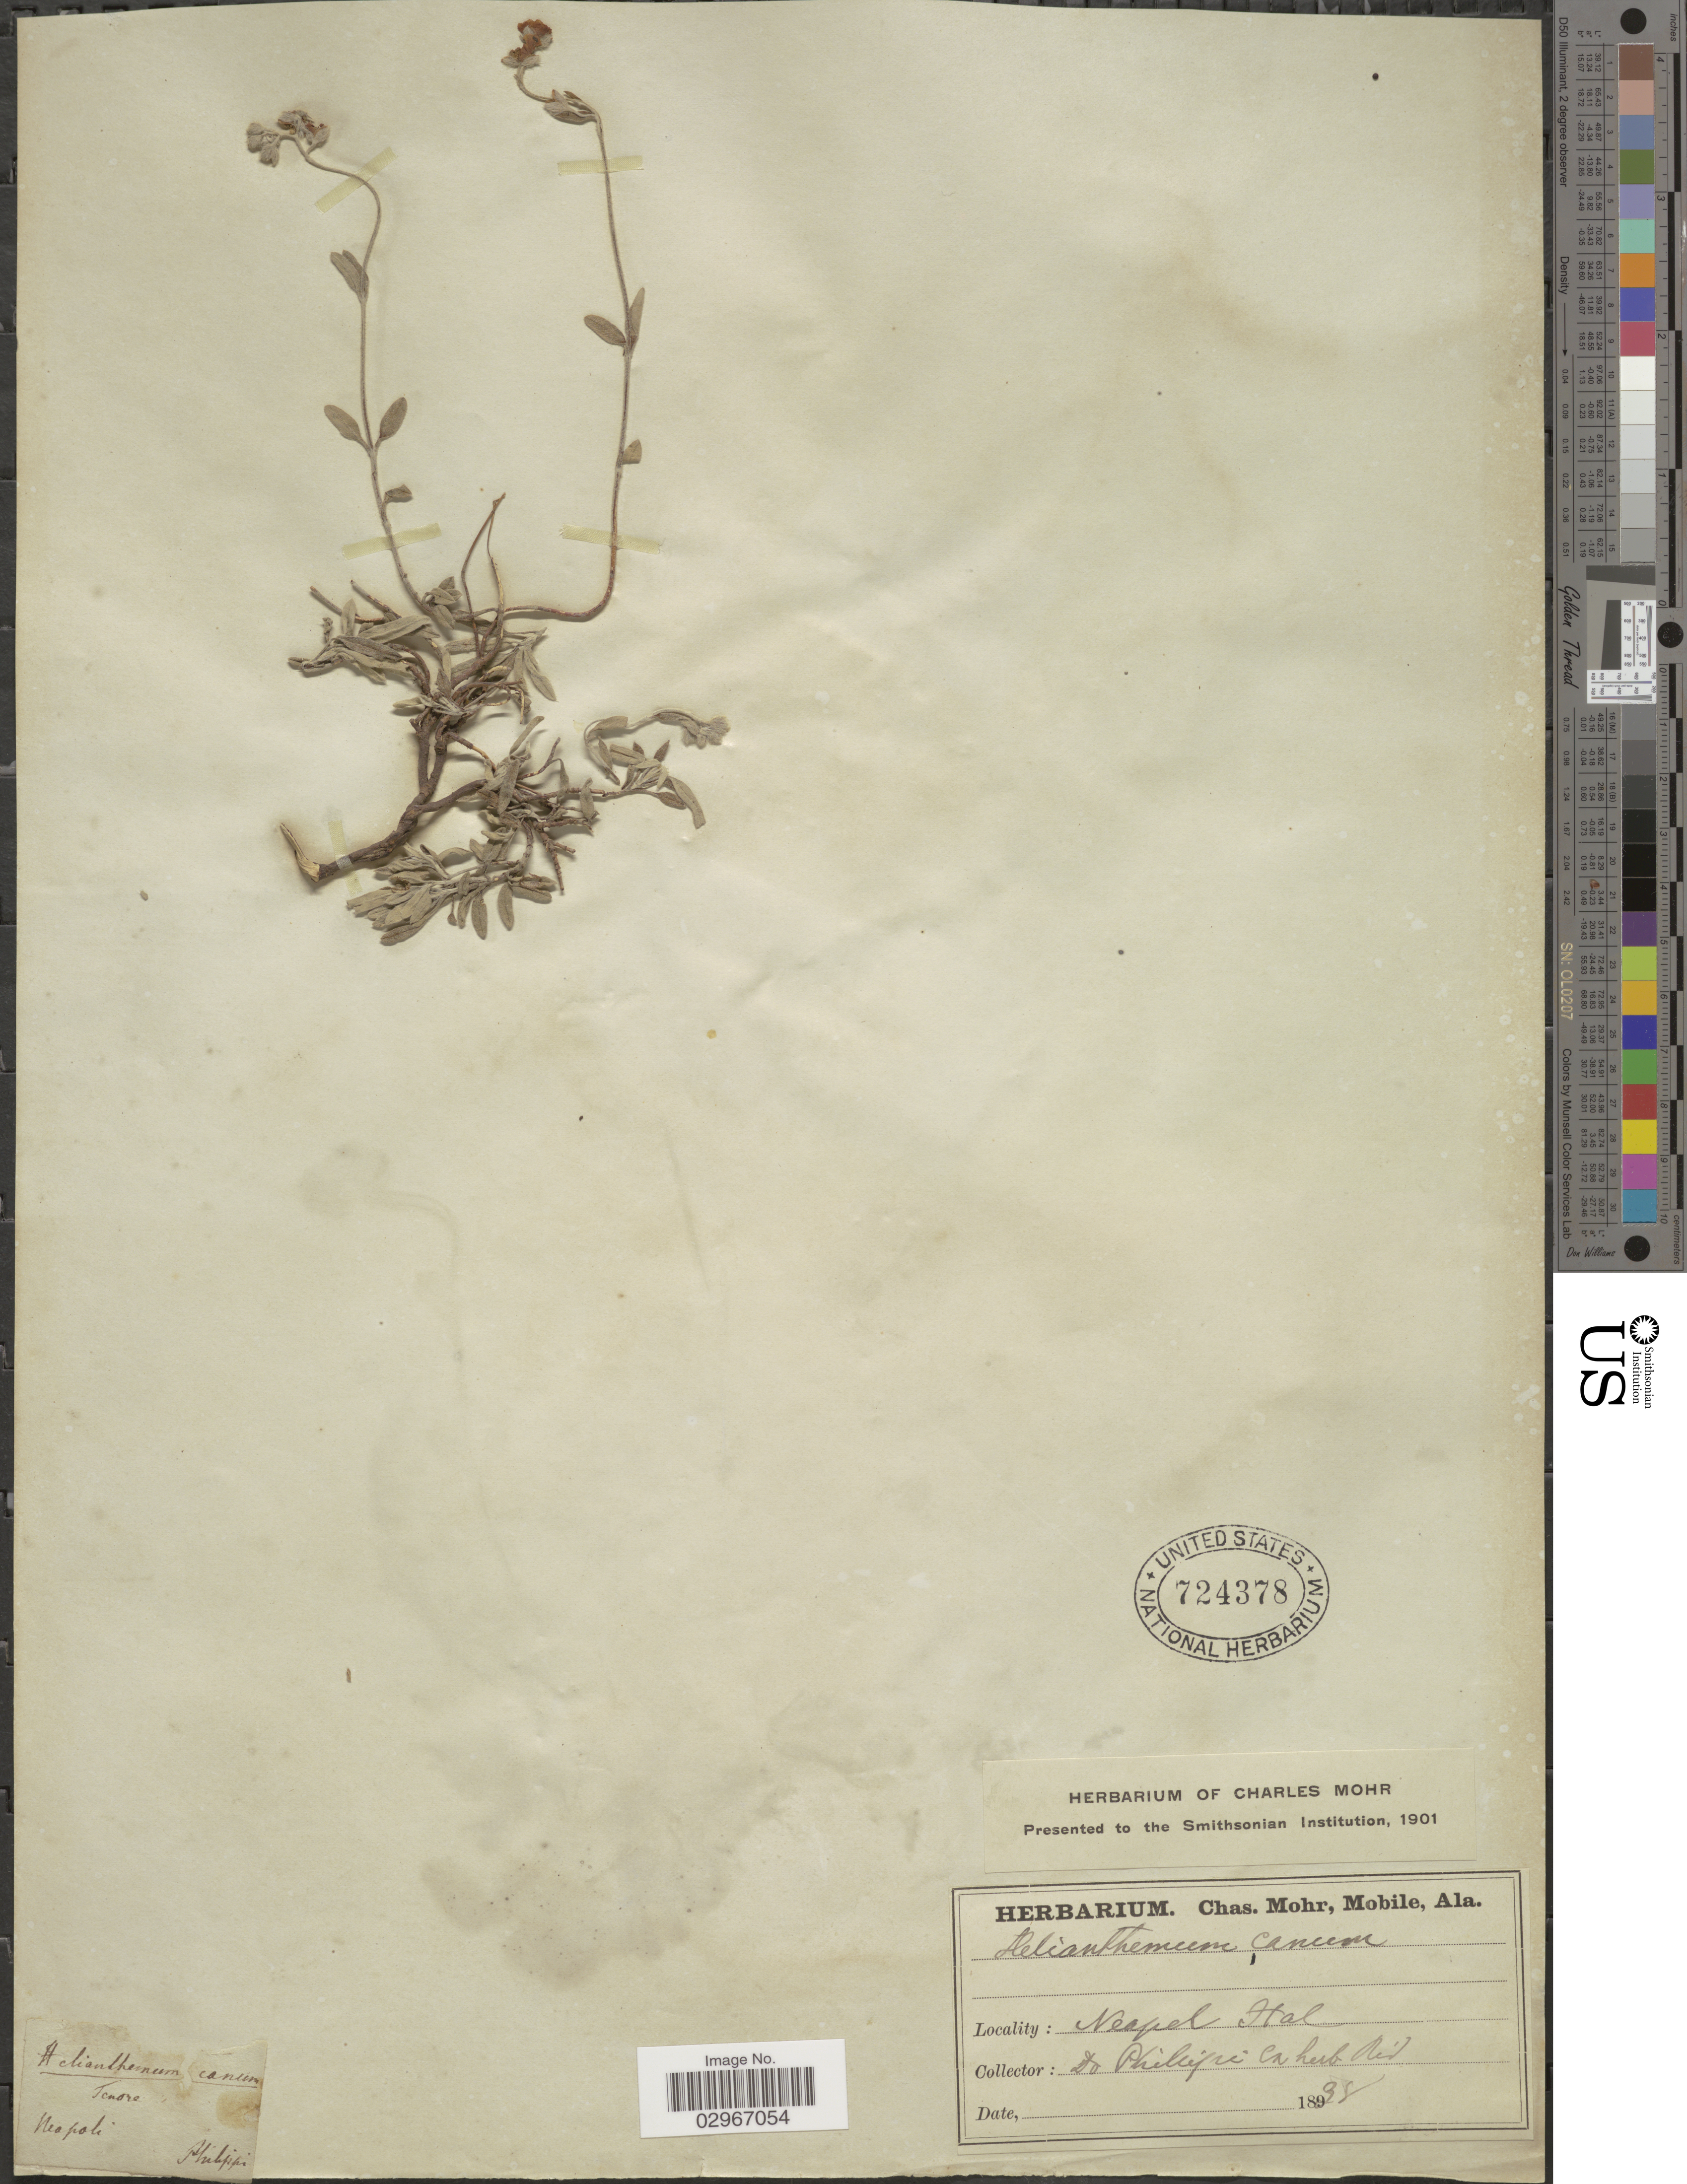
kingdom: Plantae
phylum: Tracheophyta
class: Magnoliopsida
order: Malvales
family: Cistaceae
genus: Helianthemum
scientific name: Helianthemum canum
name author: (L.) Hornem.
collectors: -. Phillipi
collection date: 1895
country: Italy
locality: Neapoli. Neapol Ital.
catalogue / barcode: US 724378